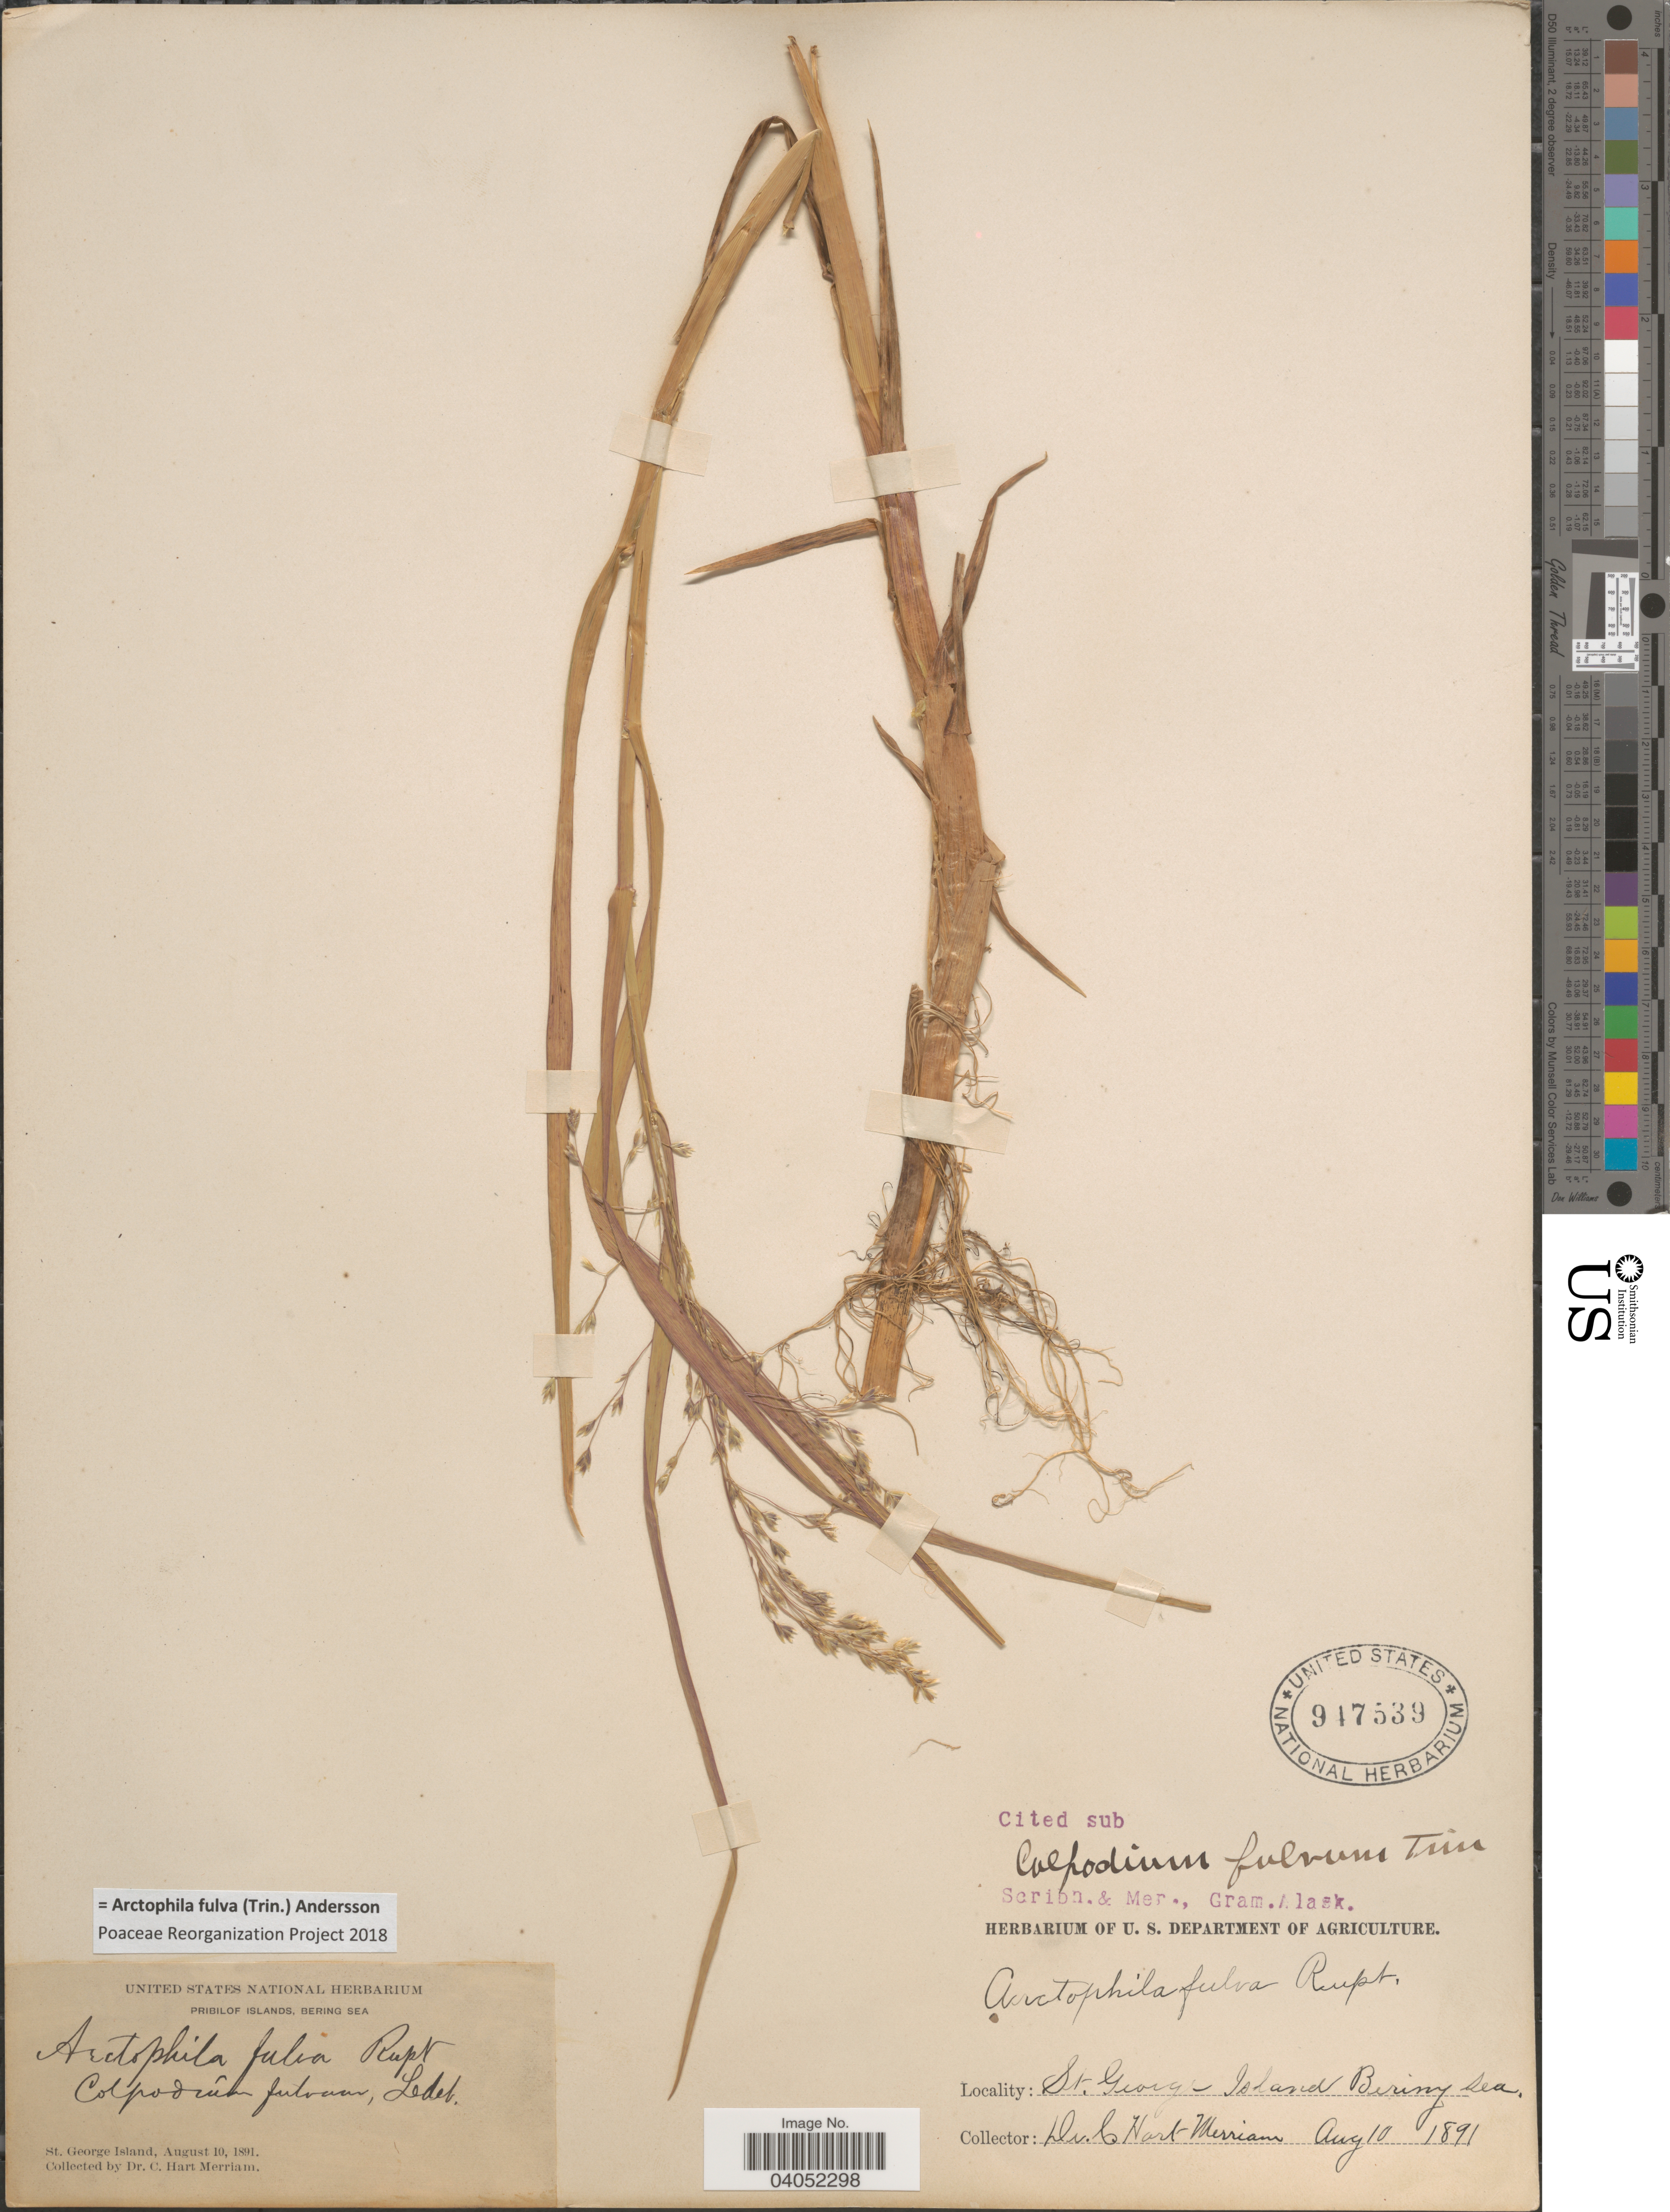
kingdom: Plantae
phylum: Tracheophyta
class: Liliopsida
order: Poales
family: Poaceae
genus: Arctophila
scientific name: Arctophila fulva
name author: (Trin.) Andersson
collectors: C. Merriam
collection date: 1891-08-10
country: United States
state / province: Alaska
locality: Pribilof Islands, Bering Sea. St. George Island.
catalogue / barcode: US 947539